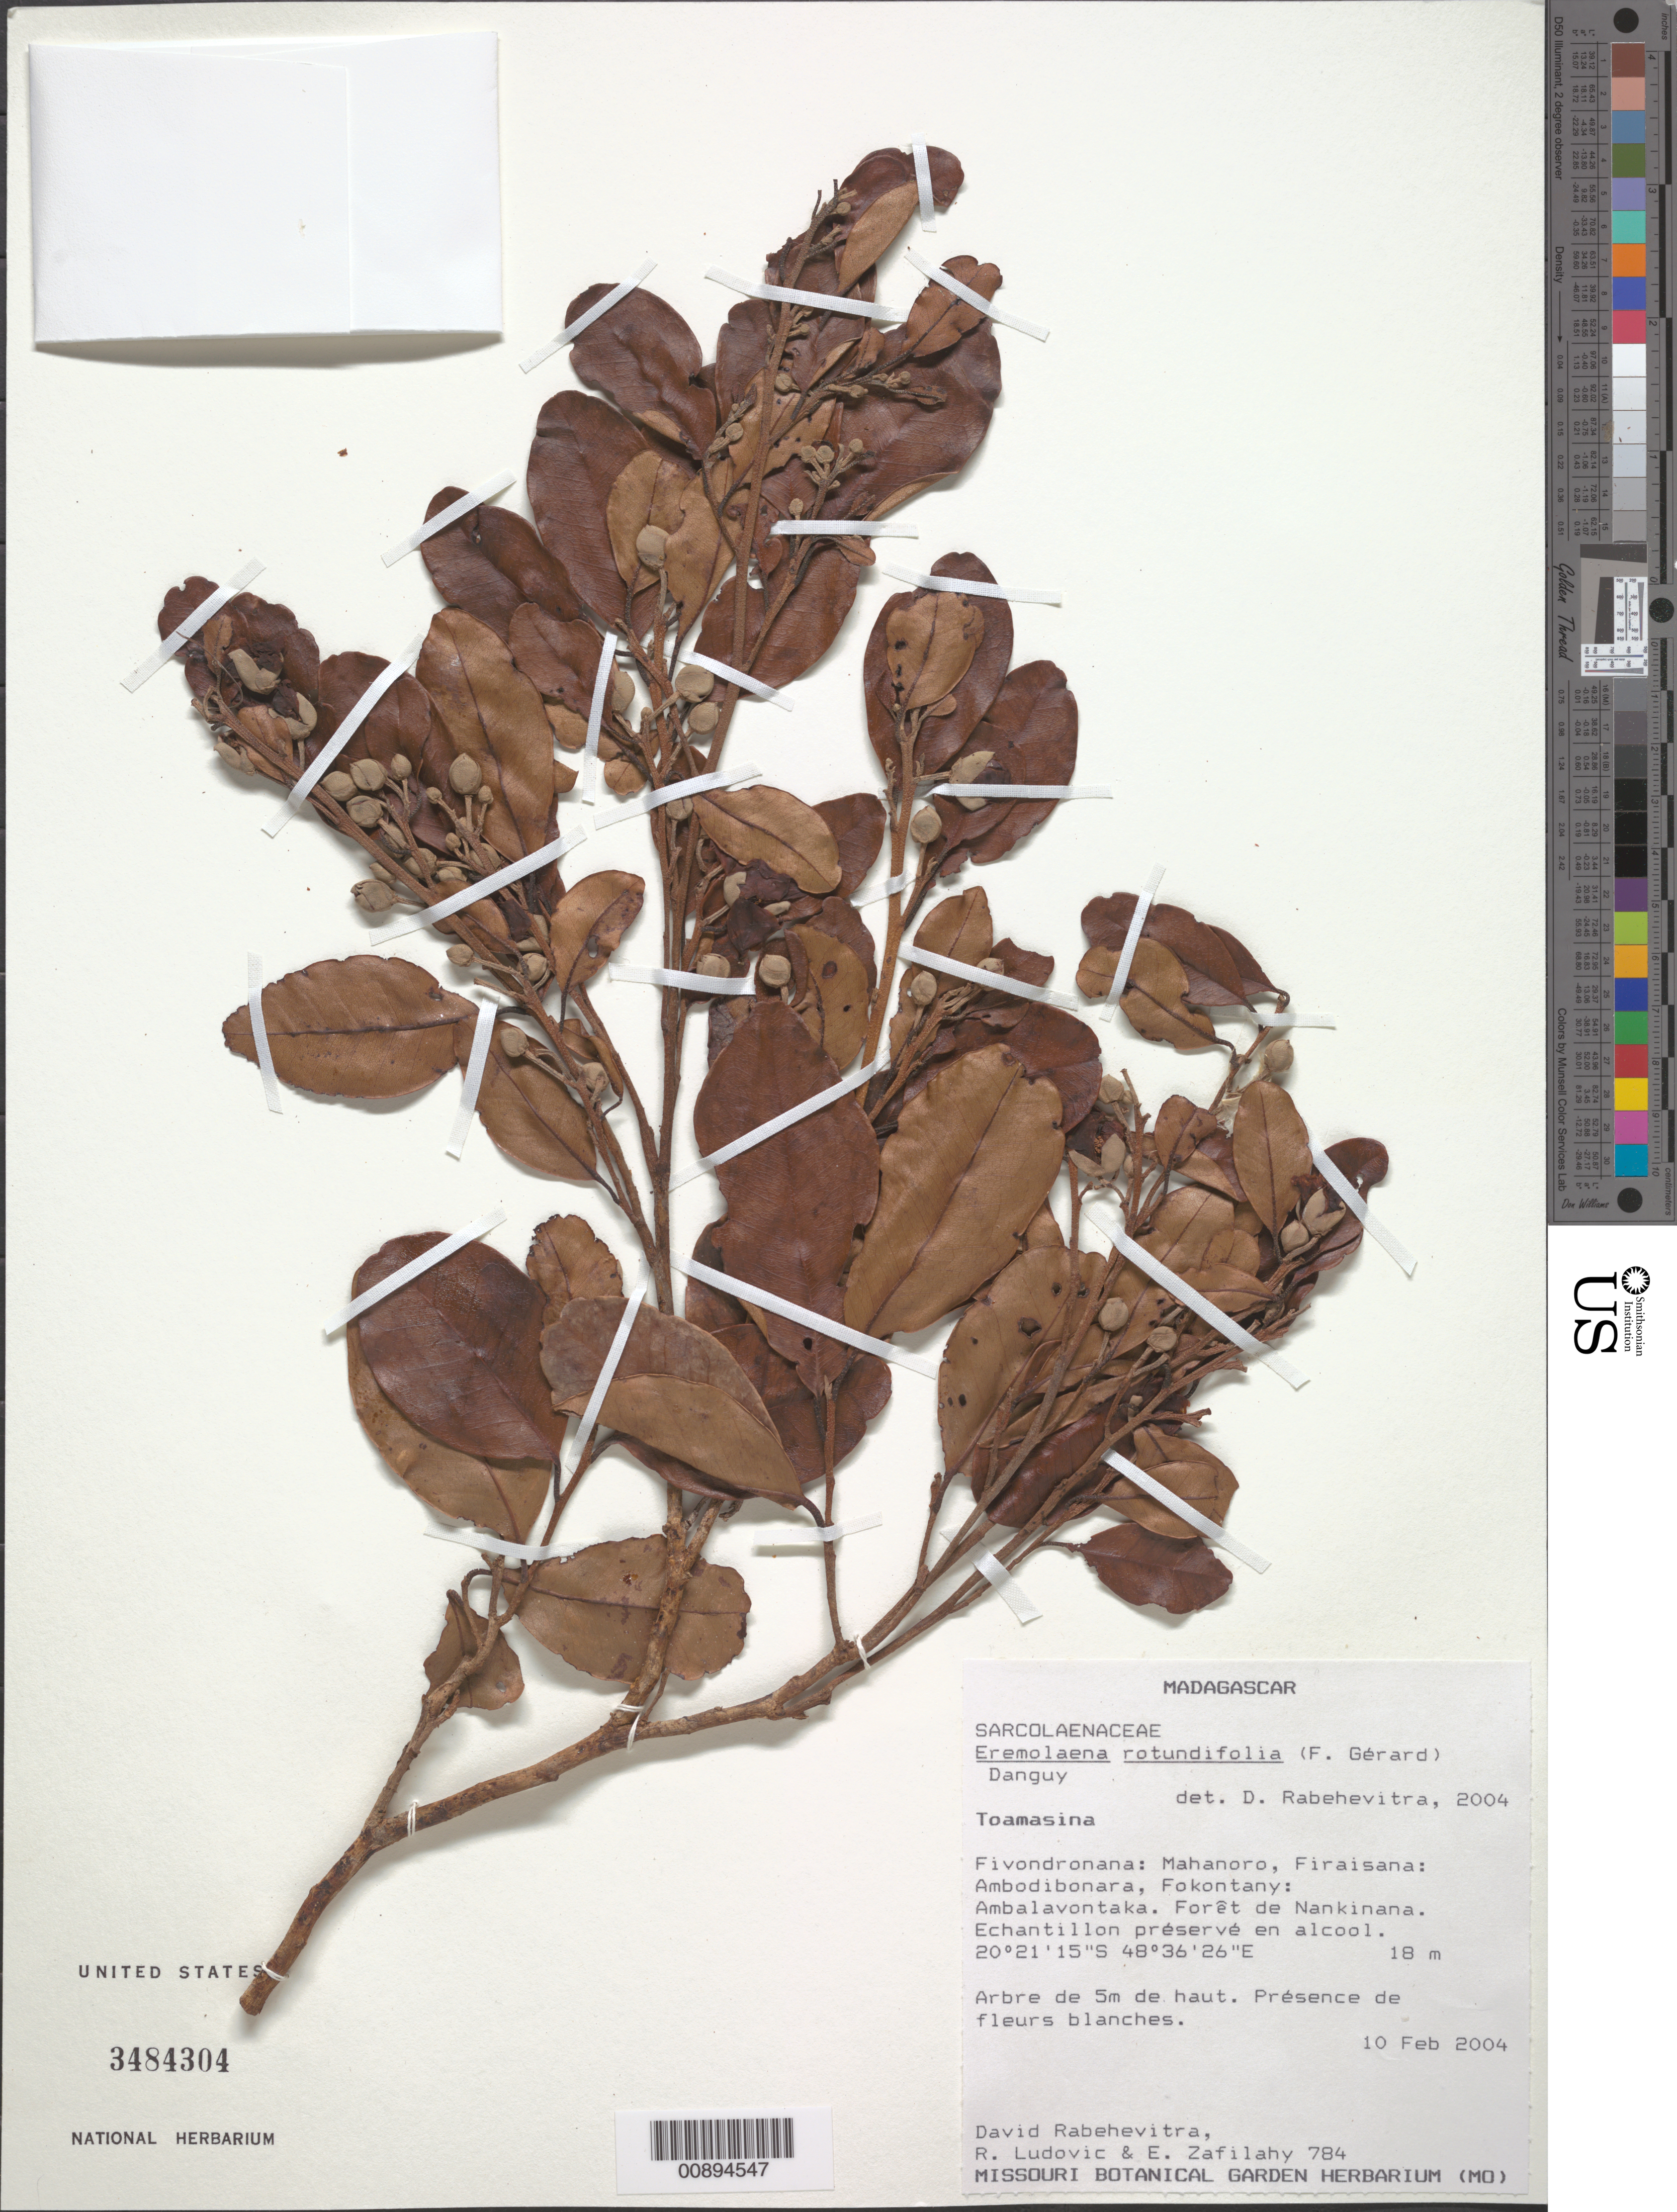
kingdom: Plantae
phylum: Tracheophyta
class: Magnoliopsida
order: Malvales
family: Sarcolaenaceae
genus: Eremolaena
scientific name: Eremolaena rotundifolia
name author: (F. Gérard) Danguy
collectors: D. Rabehevitra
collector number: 784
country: Madagascar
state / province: Atsinanana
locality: Fivondronana, Mahanoro, Firaisana, Ambodibonara, Fokontany.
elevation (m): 18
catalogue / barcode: US 3484304